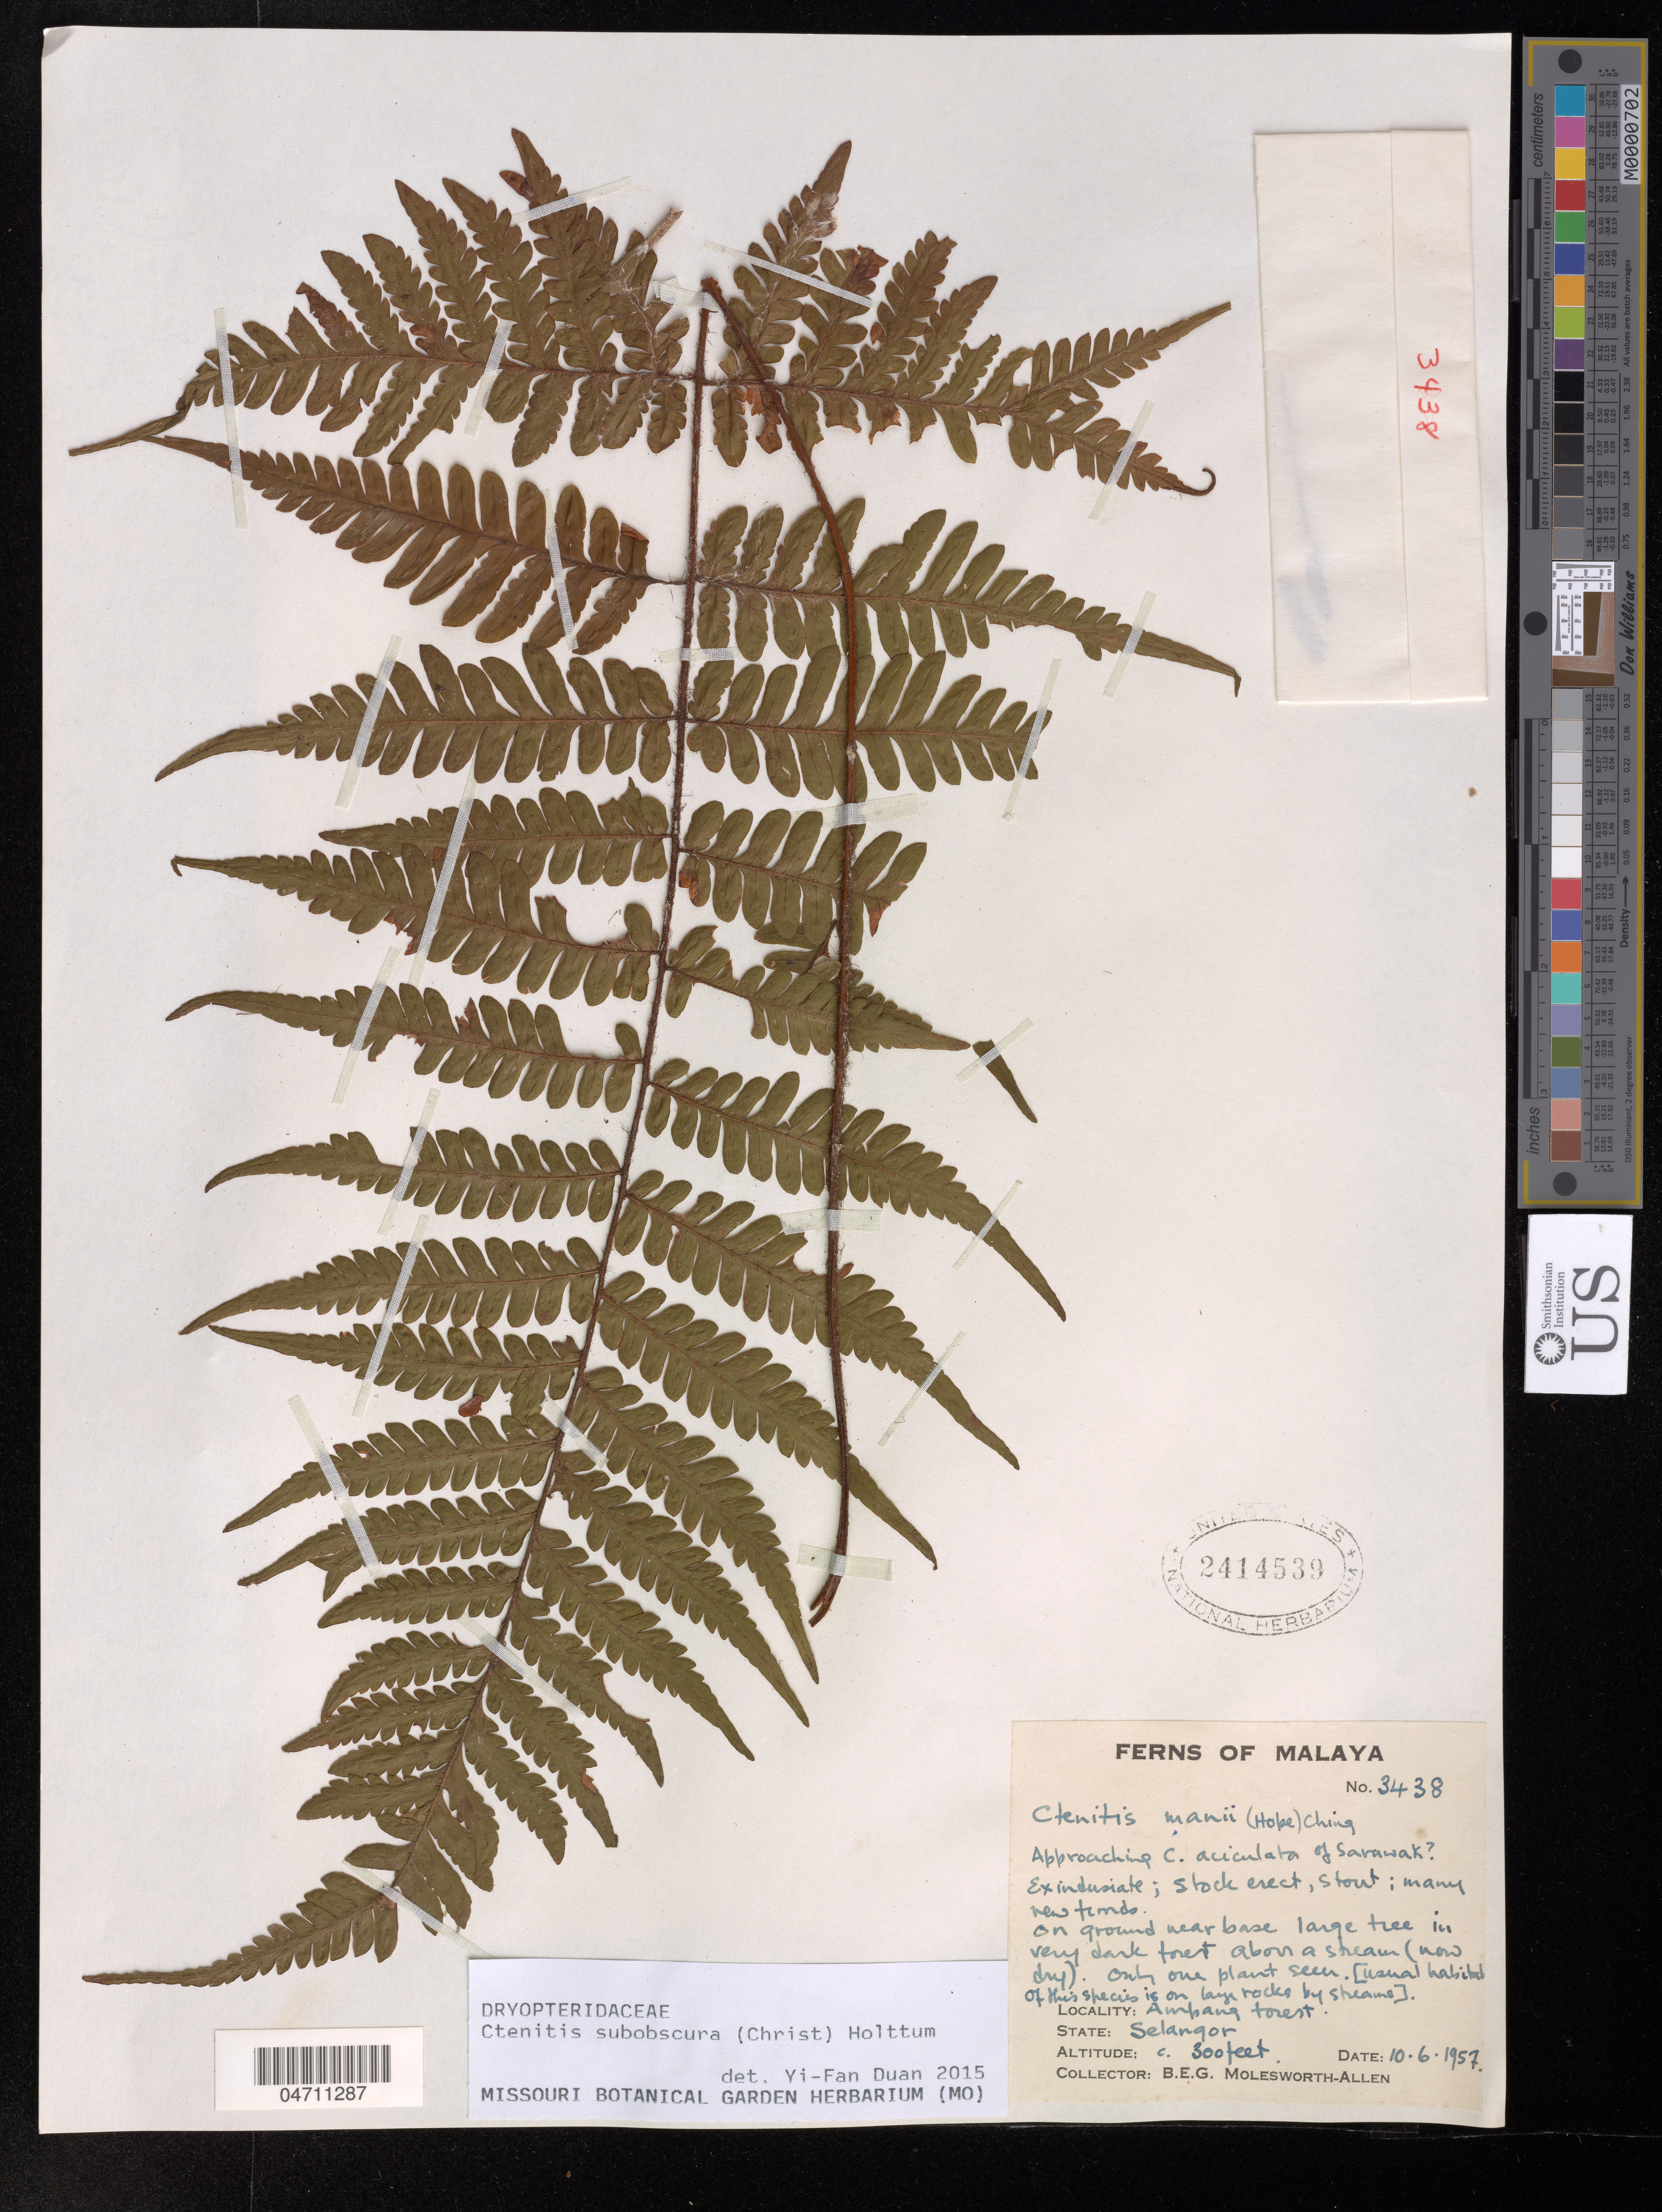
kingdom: Plantae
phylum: Tracheophyta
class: Polypodiopsida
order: Polypodiales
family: Dryopteridaceae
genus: Ctenitis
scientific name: Ctenitis subobscura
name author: (Christ) Holttum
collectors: B. E. G. Molesworth-Allen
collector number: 3438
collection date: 1957-06-10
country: Malaysia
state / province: Selangor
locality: Ambang Forest.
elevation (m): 91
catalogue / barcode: US 2414539